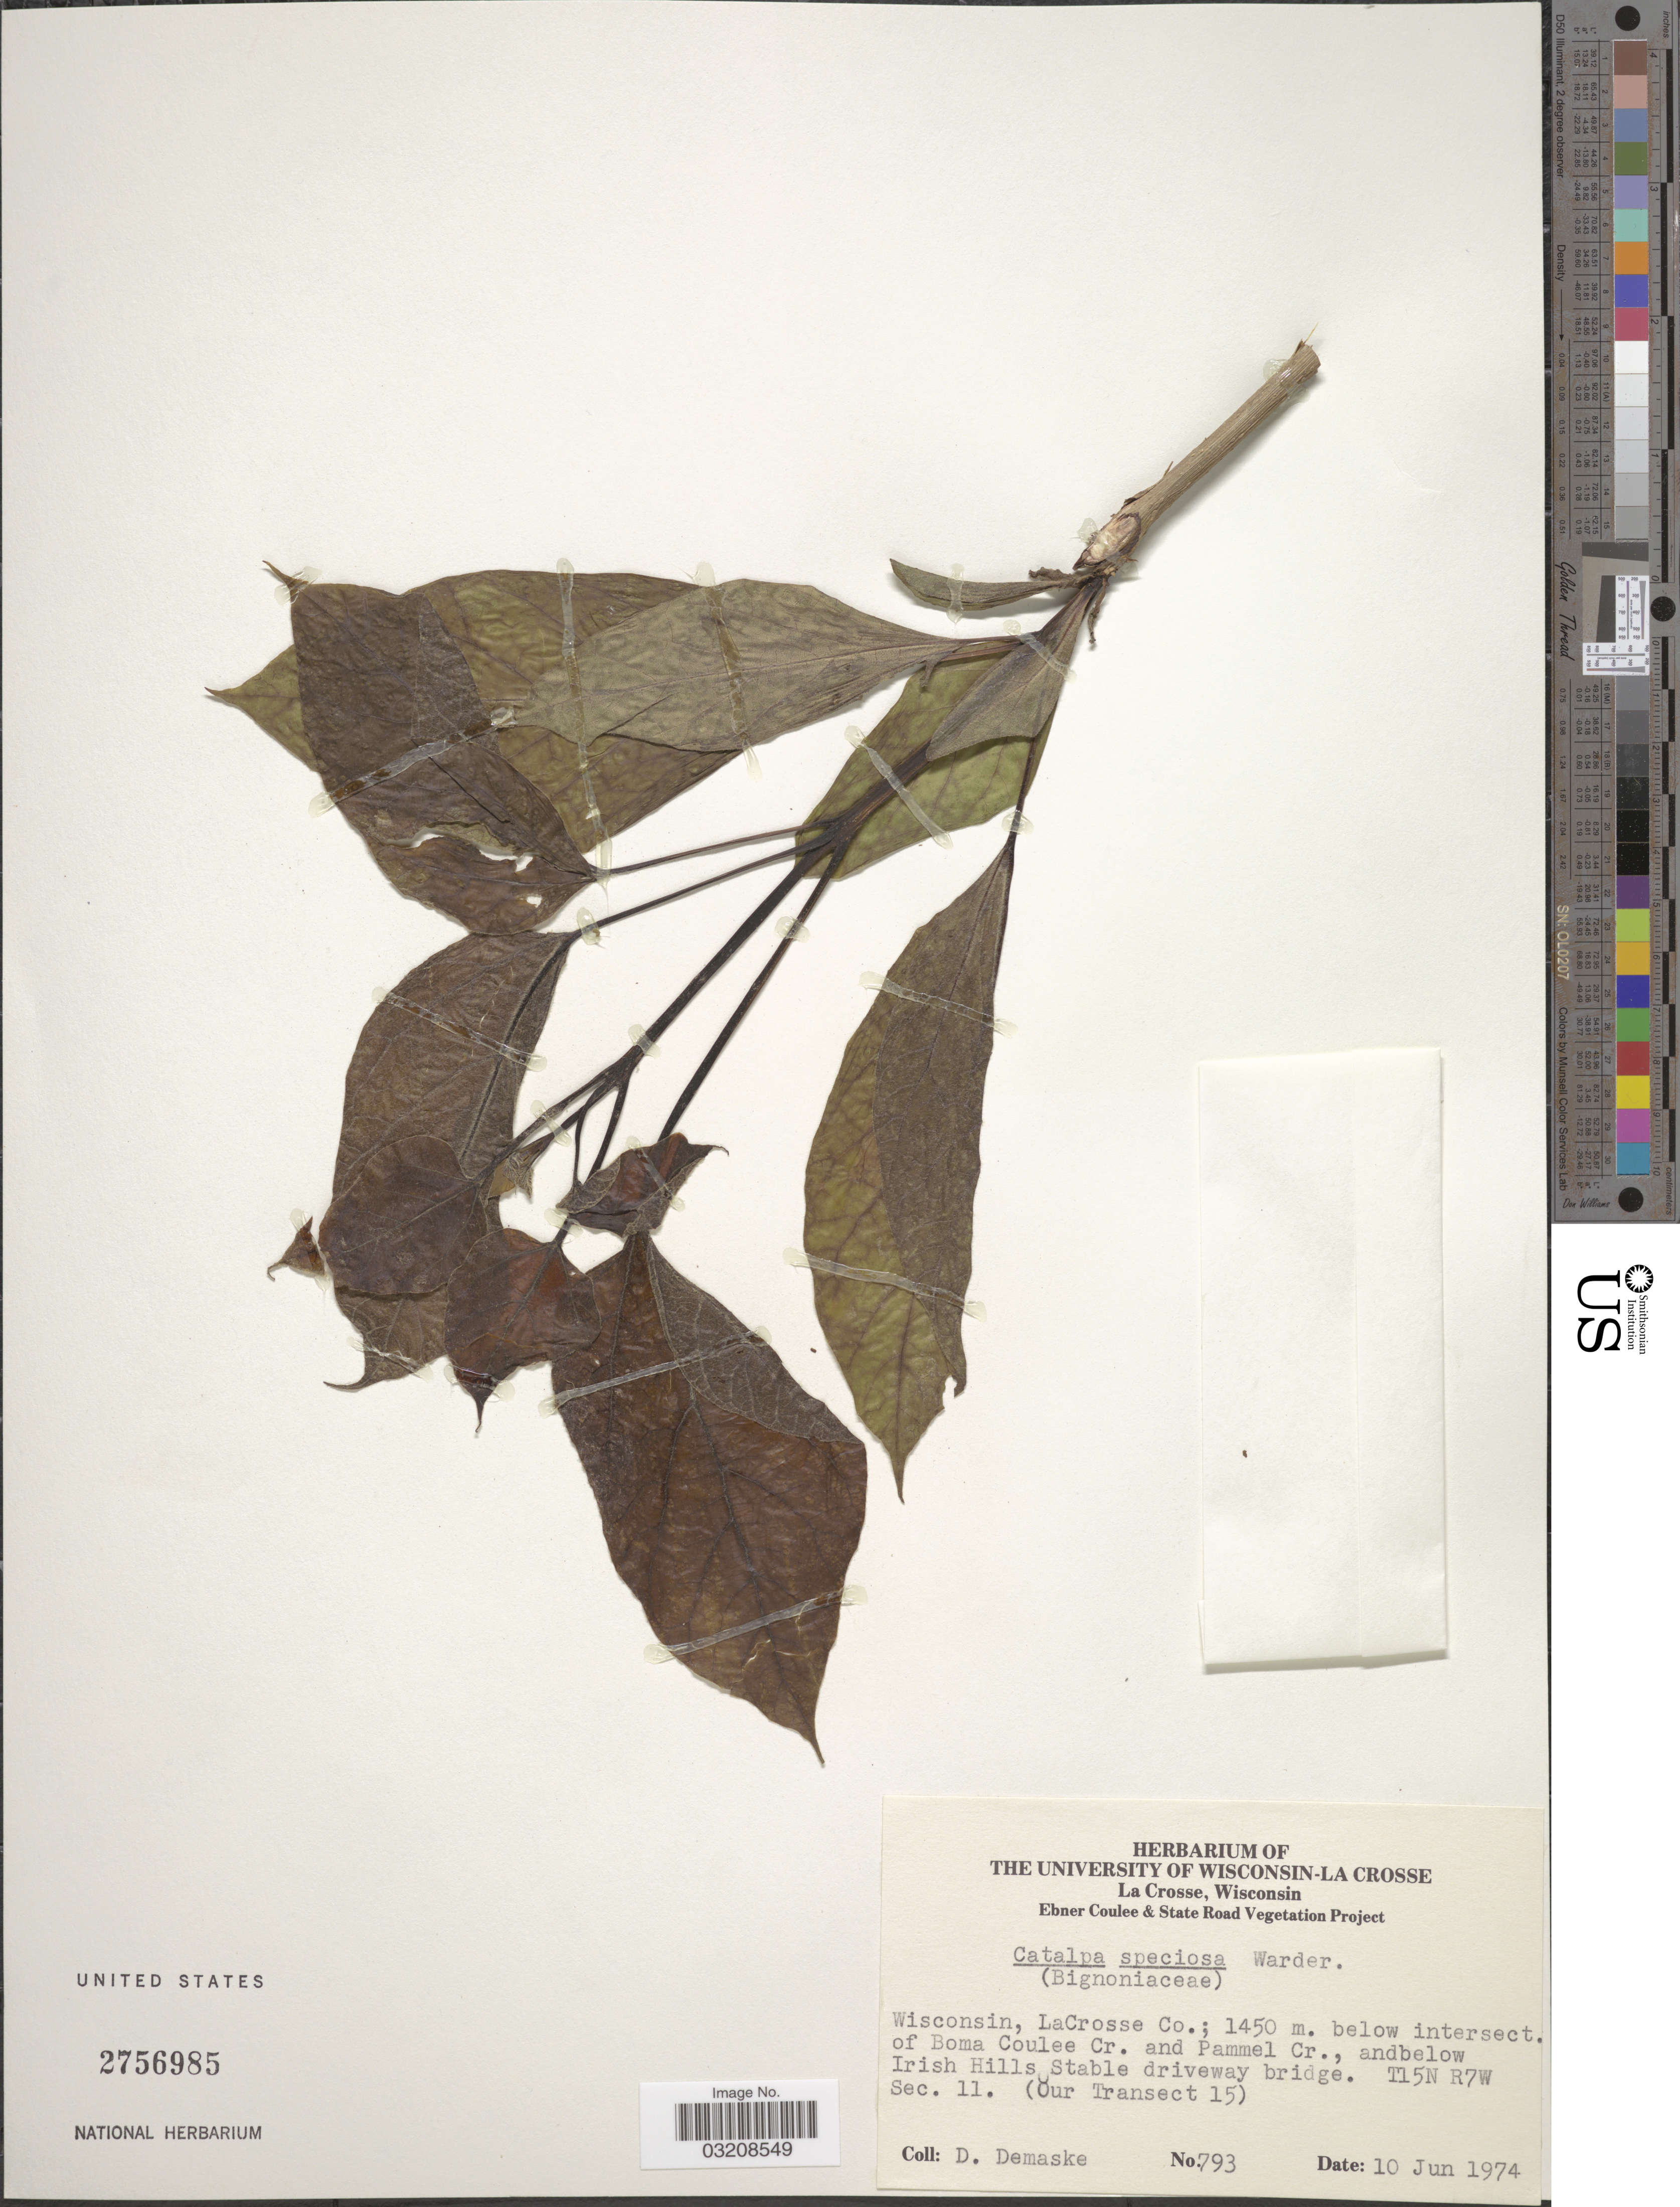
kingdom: Plantae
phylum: Tracheophyta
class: Magnoliopsida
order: Lamiales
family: Bignoniaceae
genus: Catalpa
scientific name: Catalpa speciosa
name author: (Warder) Warder ex Engelm.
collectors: D. Demaske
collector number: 793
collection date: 1974-06-10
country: United States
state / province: Wisconsin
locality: LaCrosse Co.; below intersect. of Boma Coulee Cr. and Pammel Cr., and below Irish Hills Stable driveway bridge. T15N R7W Sec. 11. (Our Transect 15).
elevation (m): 1450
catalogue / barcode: US 2756985